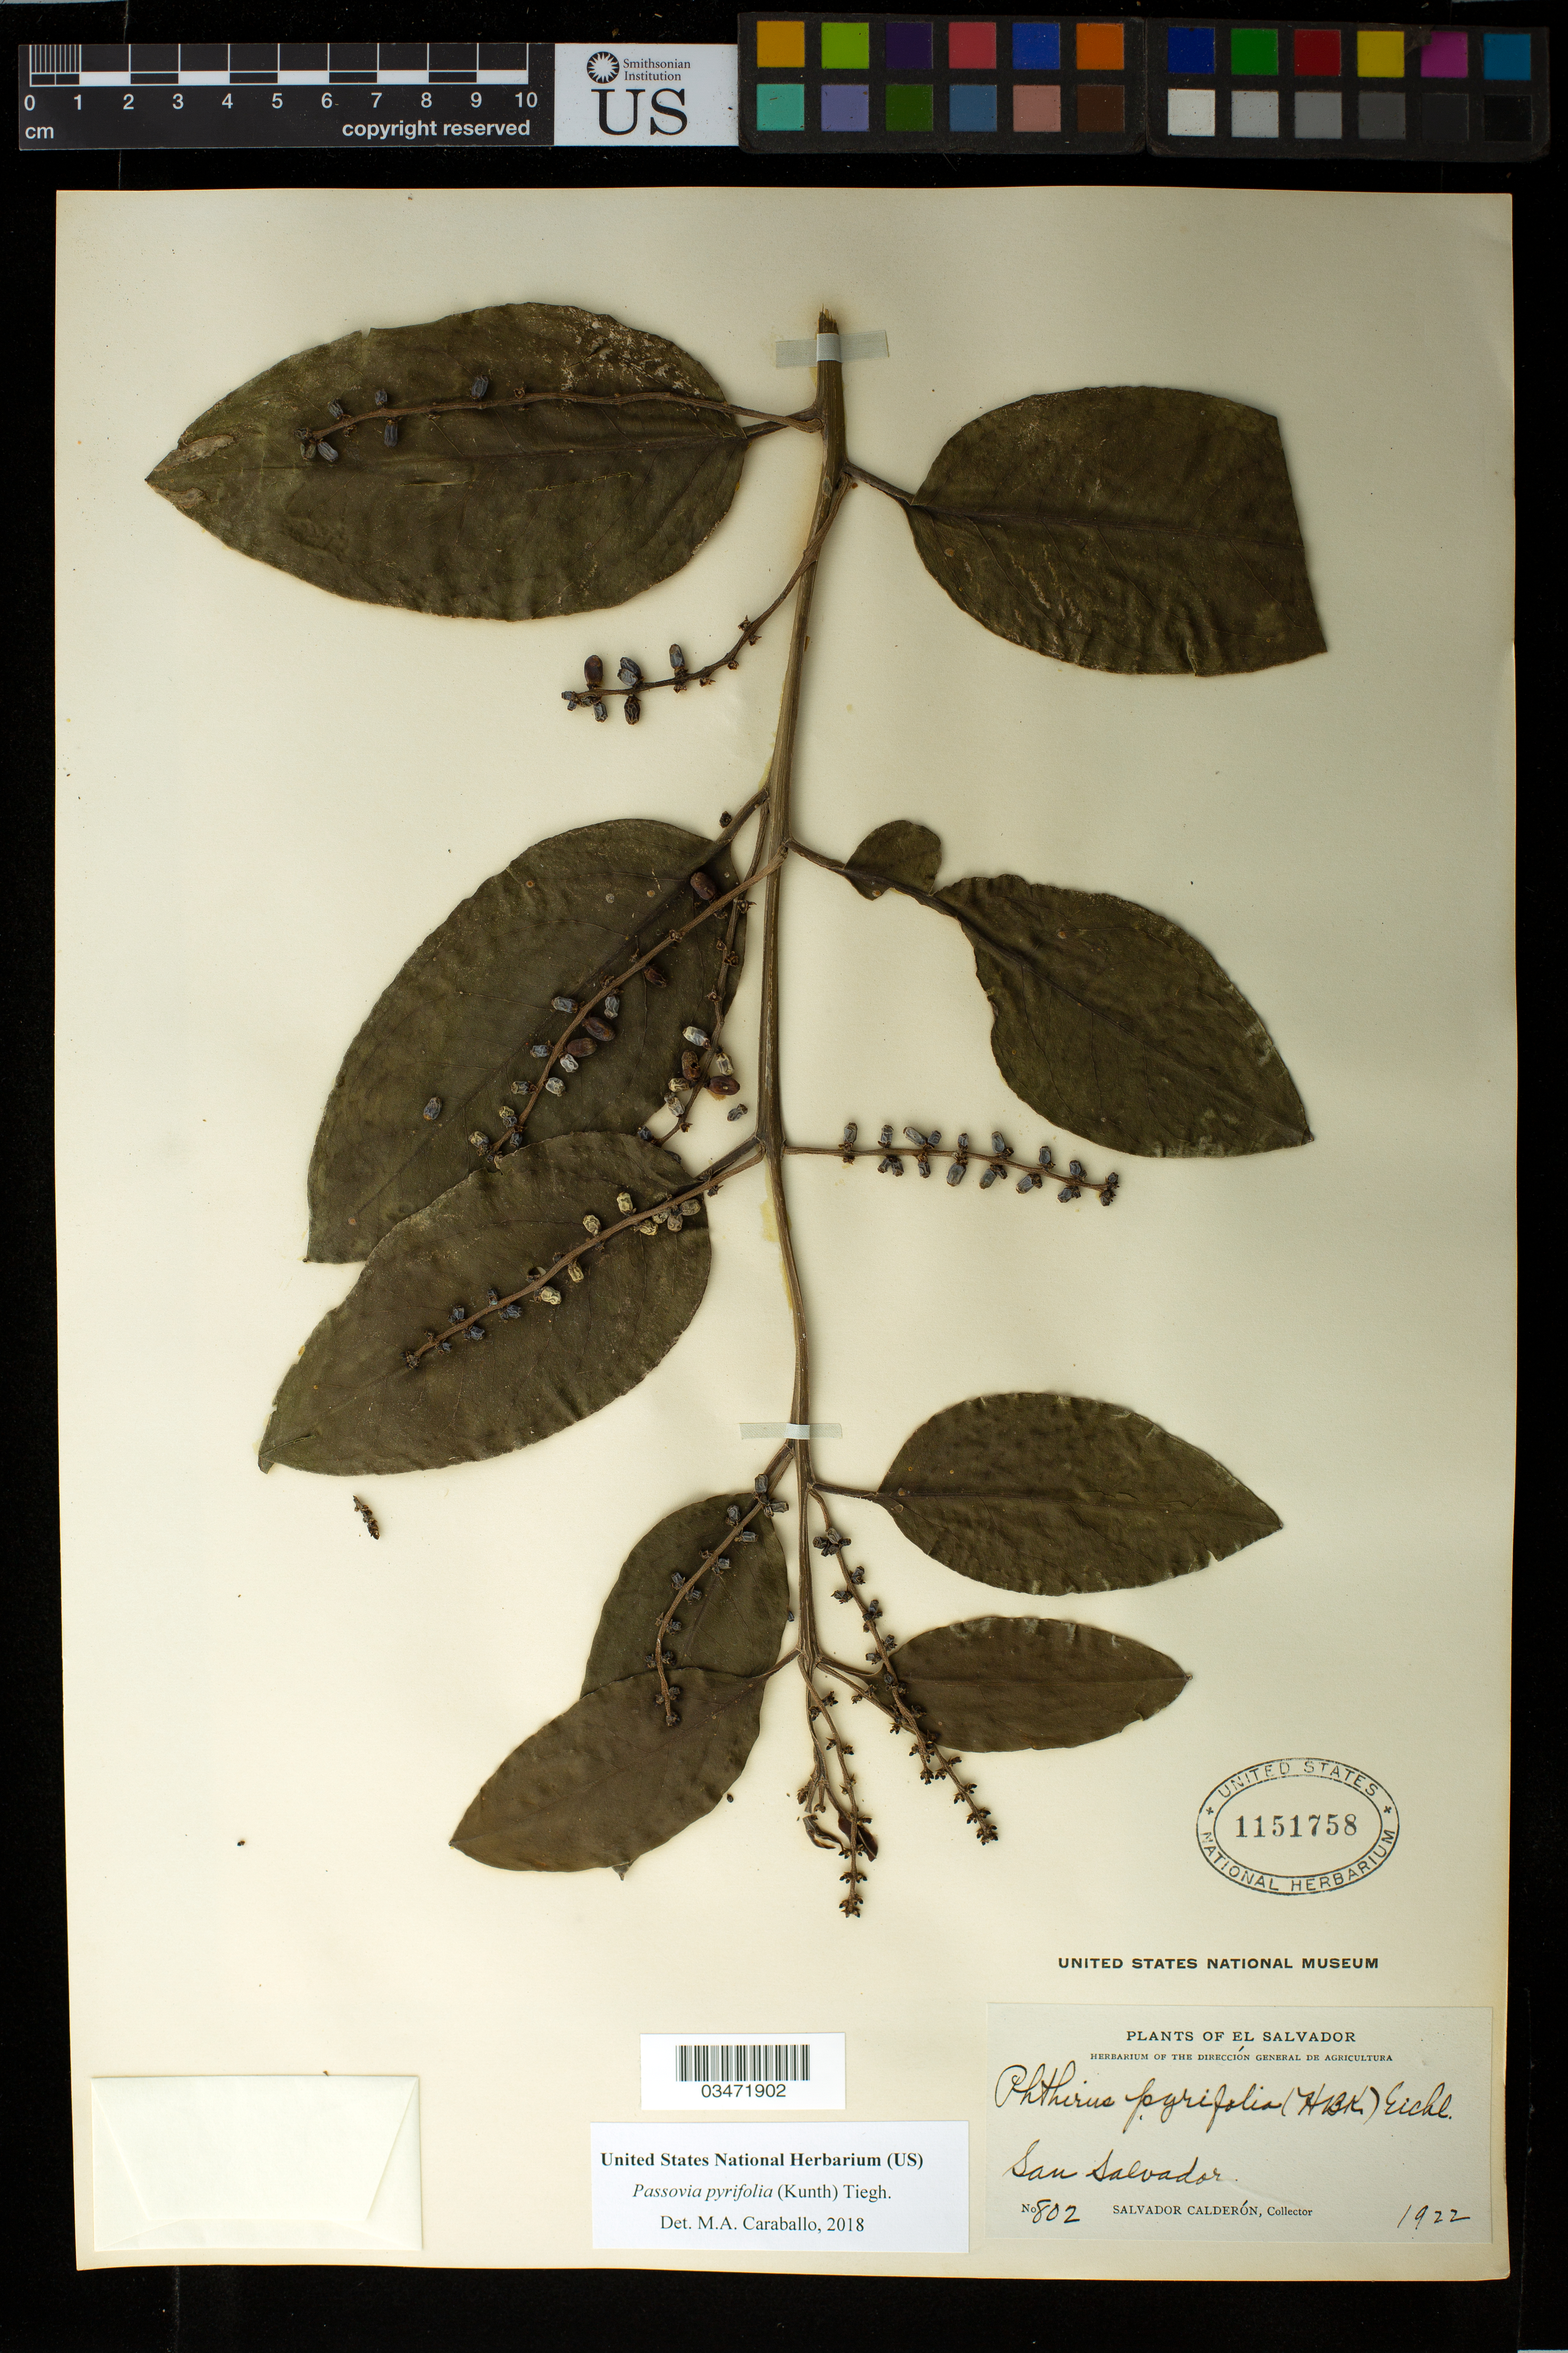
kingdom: Plantae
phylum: Tracheophyta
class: Magnoliopsida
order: Santalales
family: Loranthaceae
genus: Passovia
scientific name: Passovia pyrifolia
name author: (Kunth) Tiegh.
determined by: Caraballo-Ortiz, Marcos A., (MISS), University of Mississippi (UNITED STATES)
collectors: S. Calderón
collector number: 802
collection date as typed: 1922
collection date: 1922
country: El Salvador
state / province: San Salvador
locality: San Salvador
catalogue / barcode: US 1151758